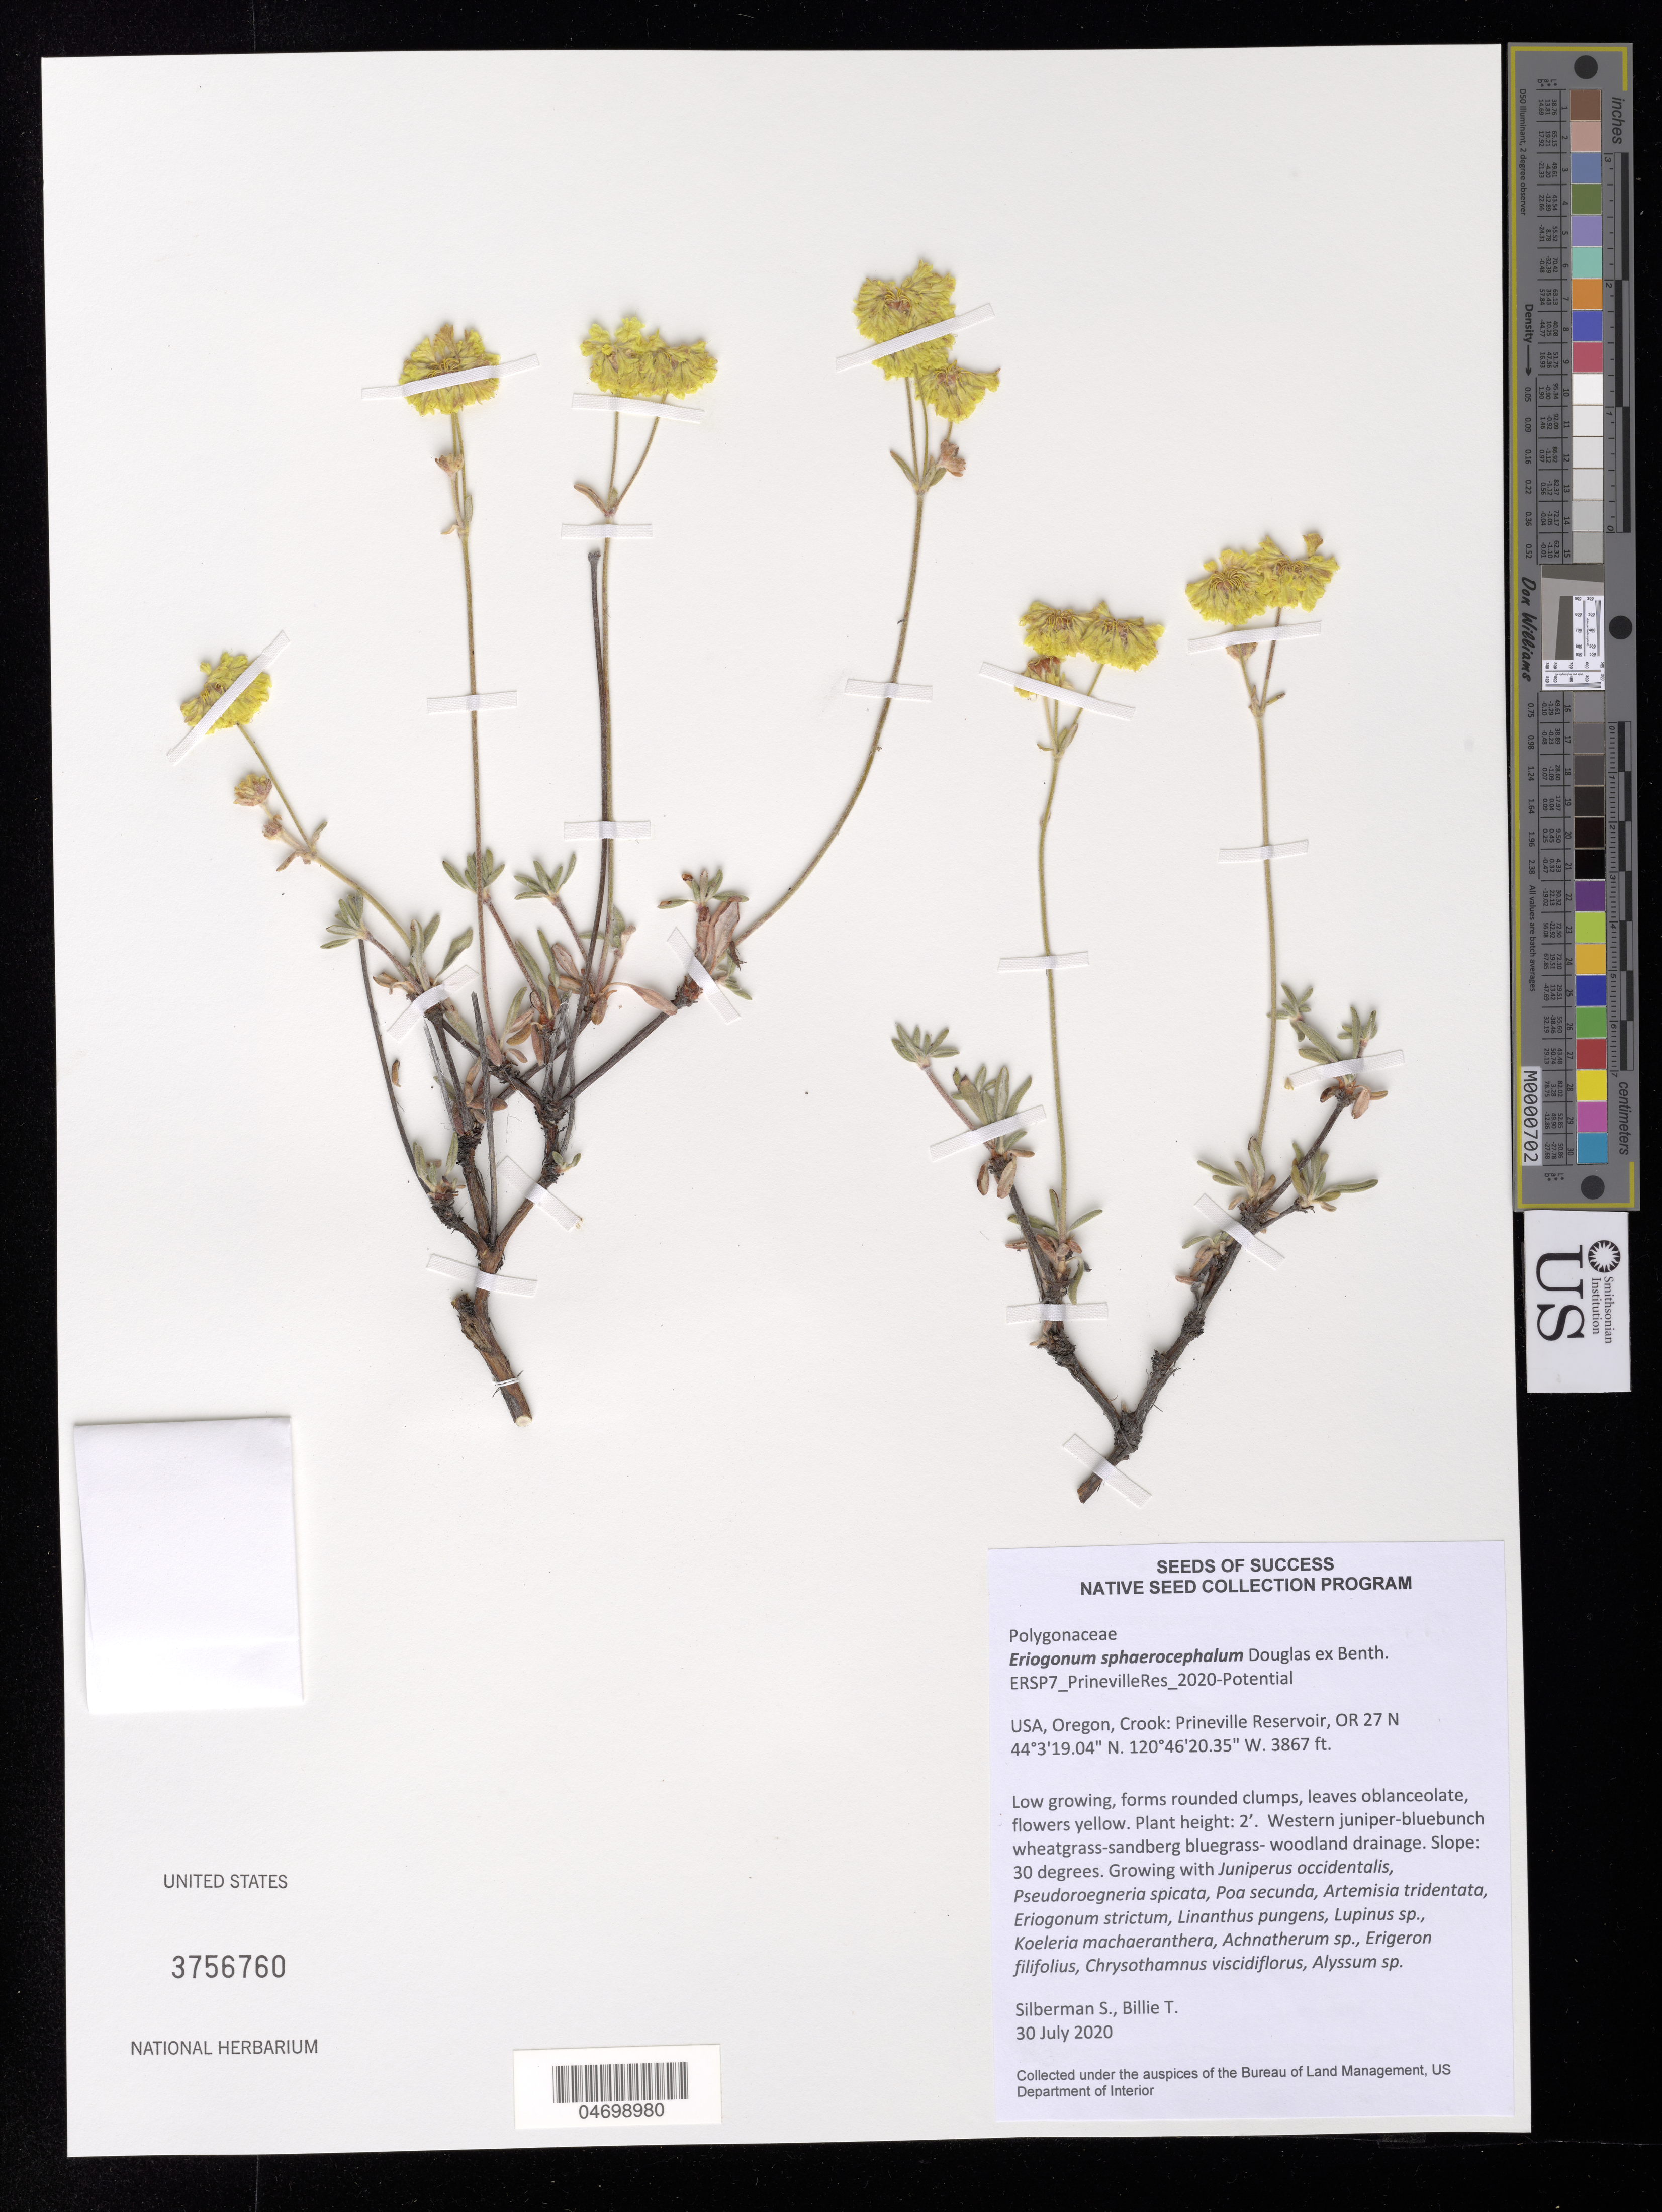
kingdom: Plantae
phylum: Tracheophyta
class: Magnoliopsida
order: Caryophyllales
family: Polygonaceae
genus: Eriogonum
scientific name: Eriogonum sphaerocephalum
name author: Benth. & Douglas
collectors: S. Silberman & T. Billie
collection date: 2020-07-30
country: United States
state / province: Oregon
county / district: Crook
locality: Prineville Reservoir, OR 27 N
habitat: Western juniper-bluebunch wheatgrass-sandberg bluegrass-woodland drainage. With Artemisia tridentata, Lupinus sp., Alyssum sp., etc.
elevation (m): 1179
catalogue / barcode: US 3756760